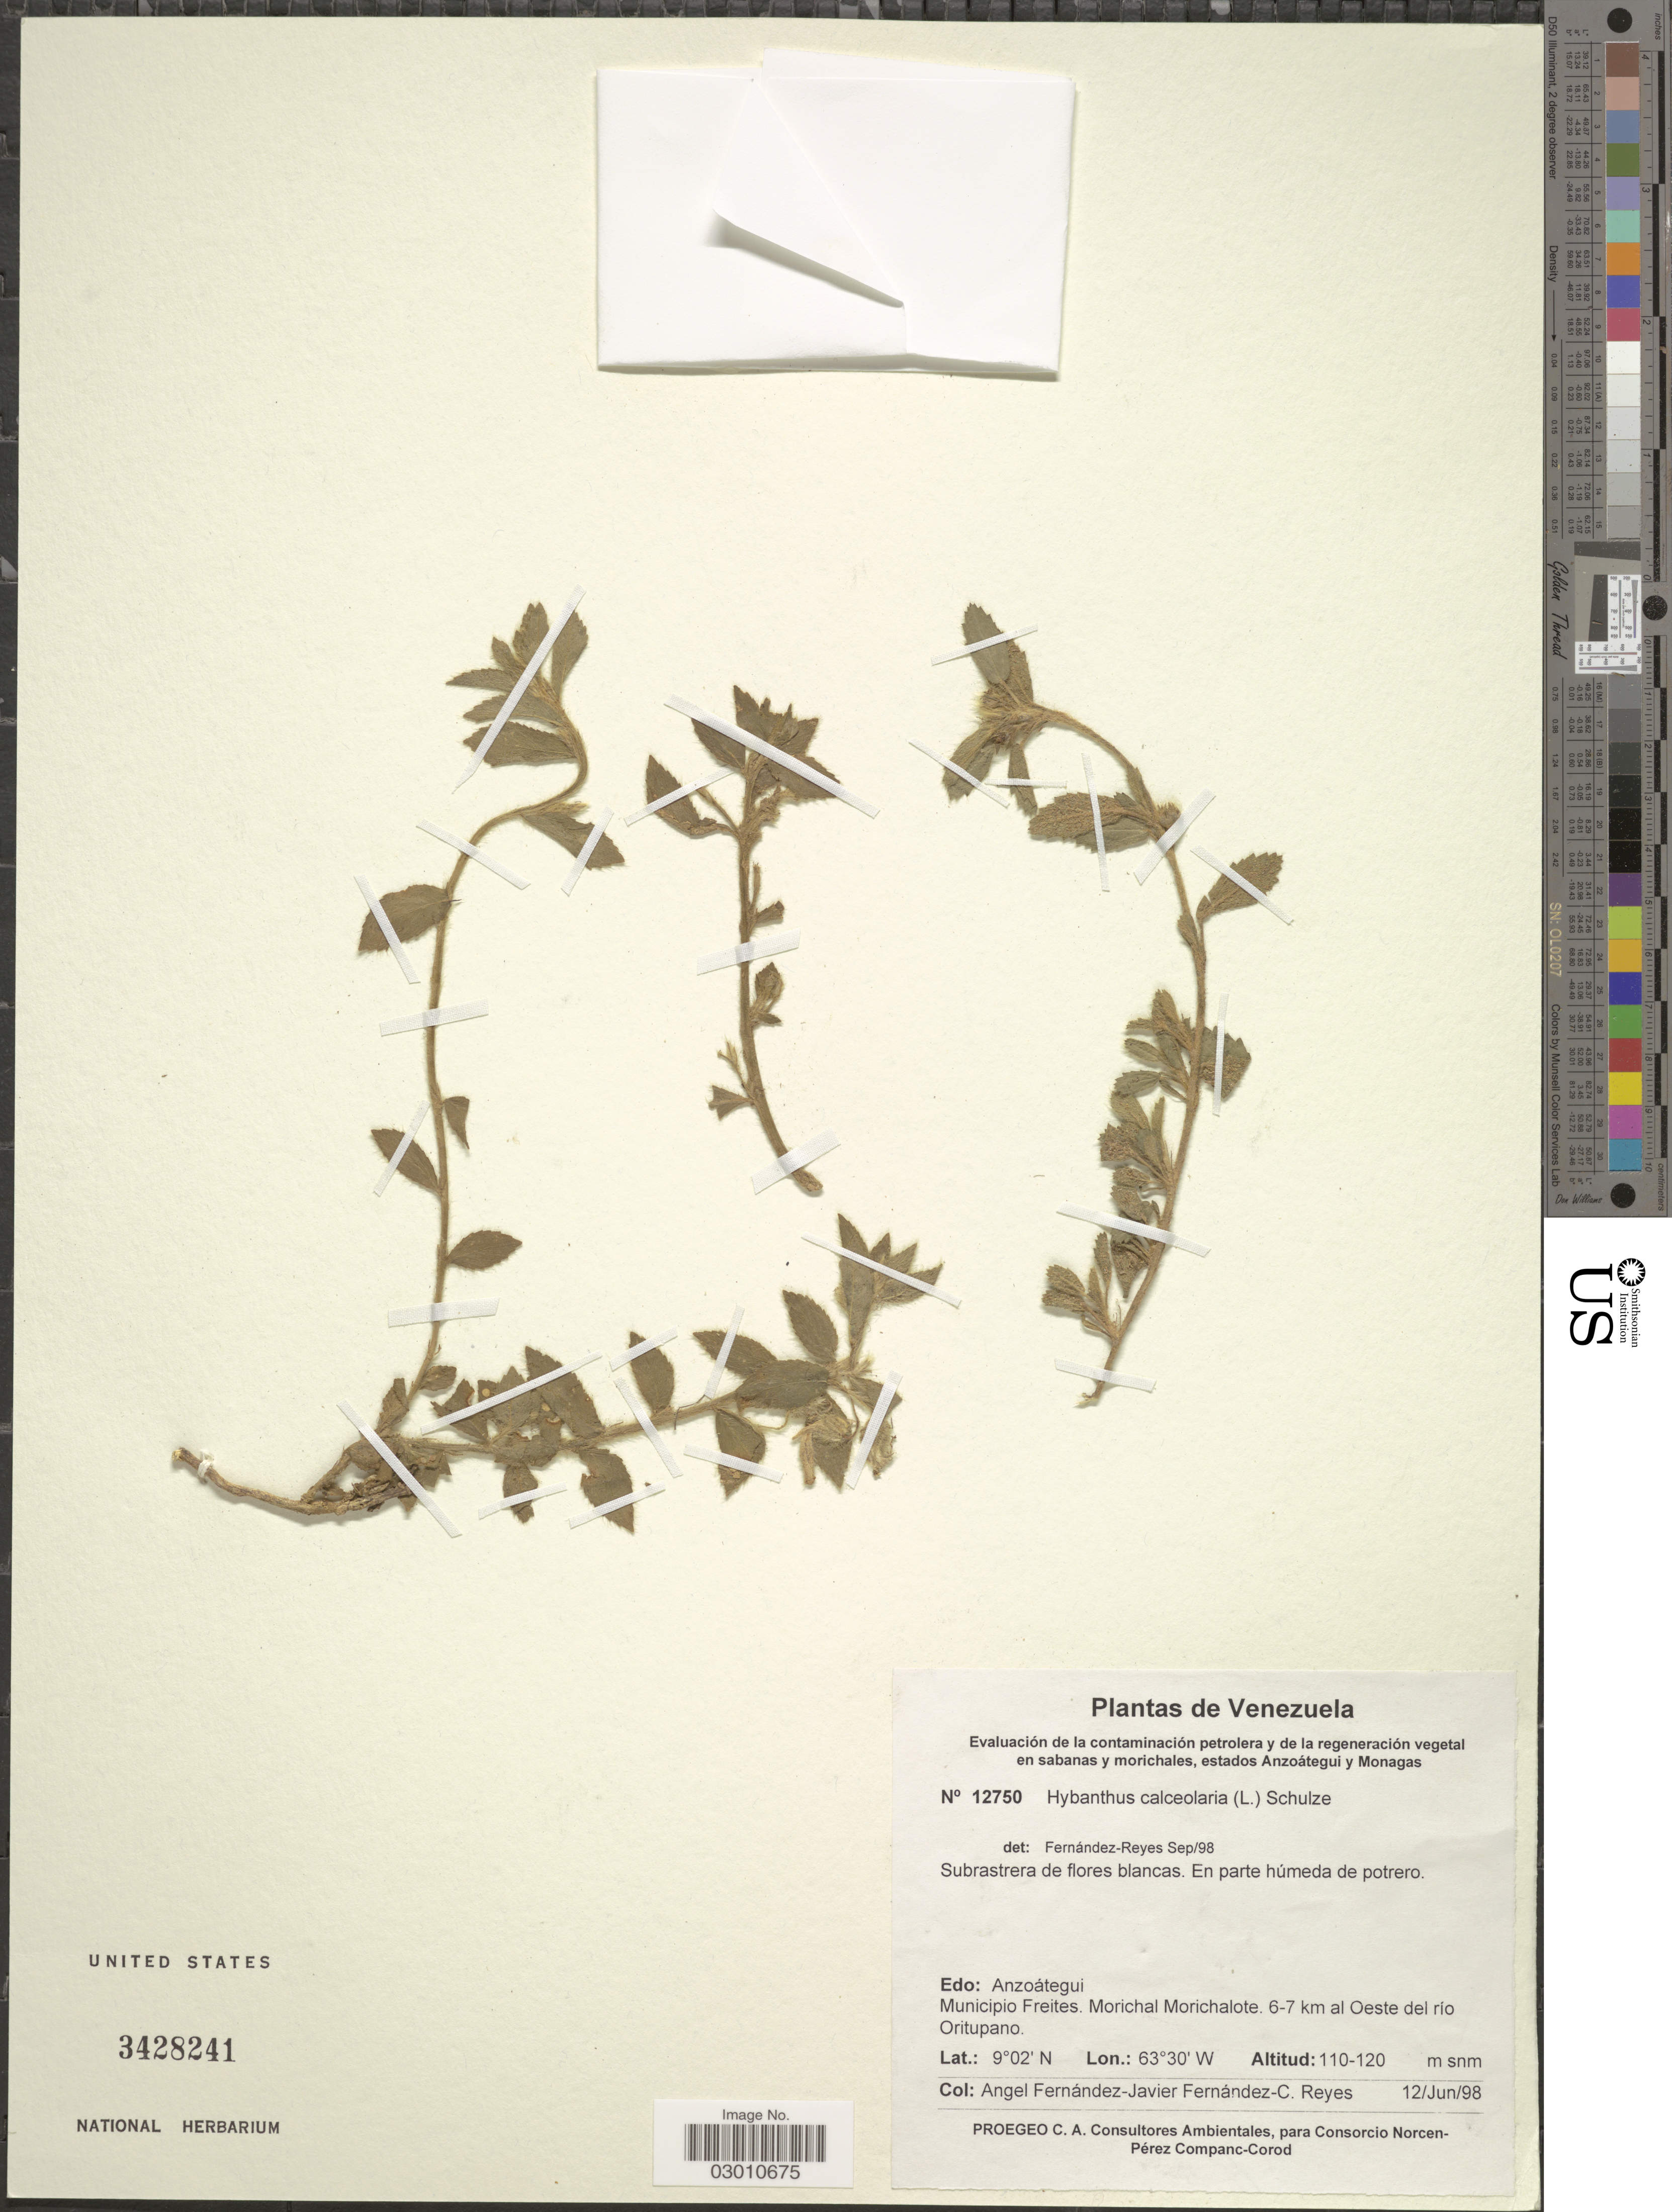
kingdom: Plantae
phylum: Tracheophyta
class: Magnoliopsida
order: Malpighiales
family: Violaceae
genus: Pombalia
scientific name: Pombalia calceolaria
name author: (L.) Paula-Souza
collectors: Á. Fernández, J. Fernández & C. Reyes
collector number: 12750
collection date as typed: Transcribed d/m/y: 12/6/98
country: Venezuela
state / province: Anzoategui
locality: Municipio Freitas. Morichal Morichalote. 6-7 km al Oeste del río Oritupano.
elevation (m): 110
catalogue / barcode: US 3428241